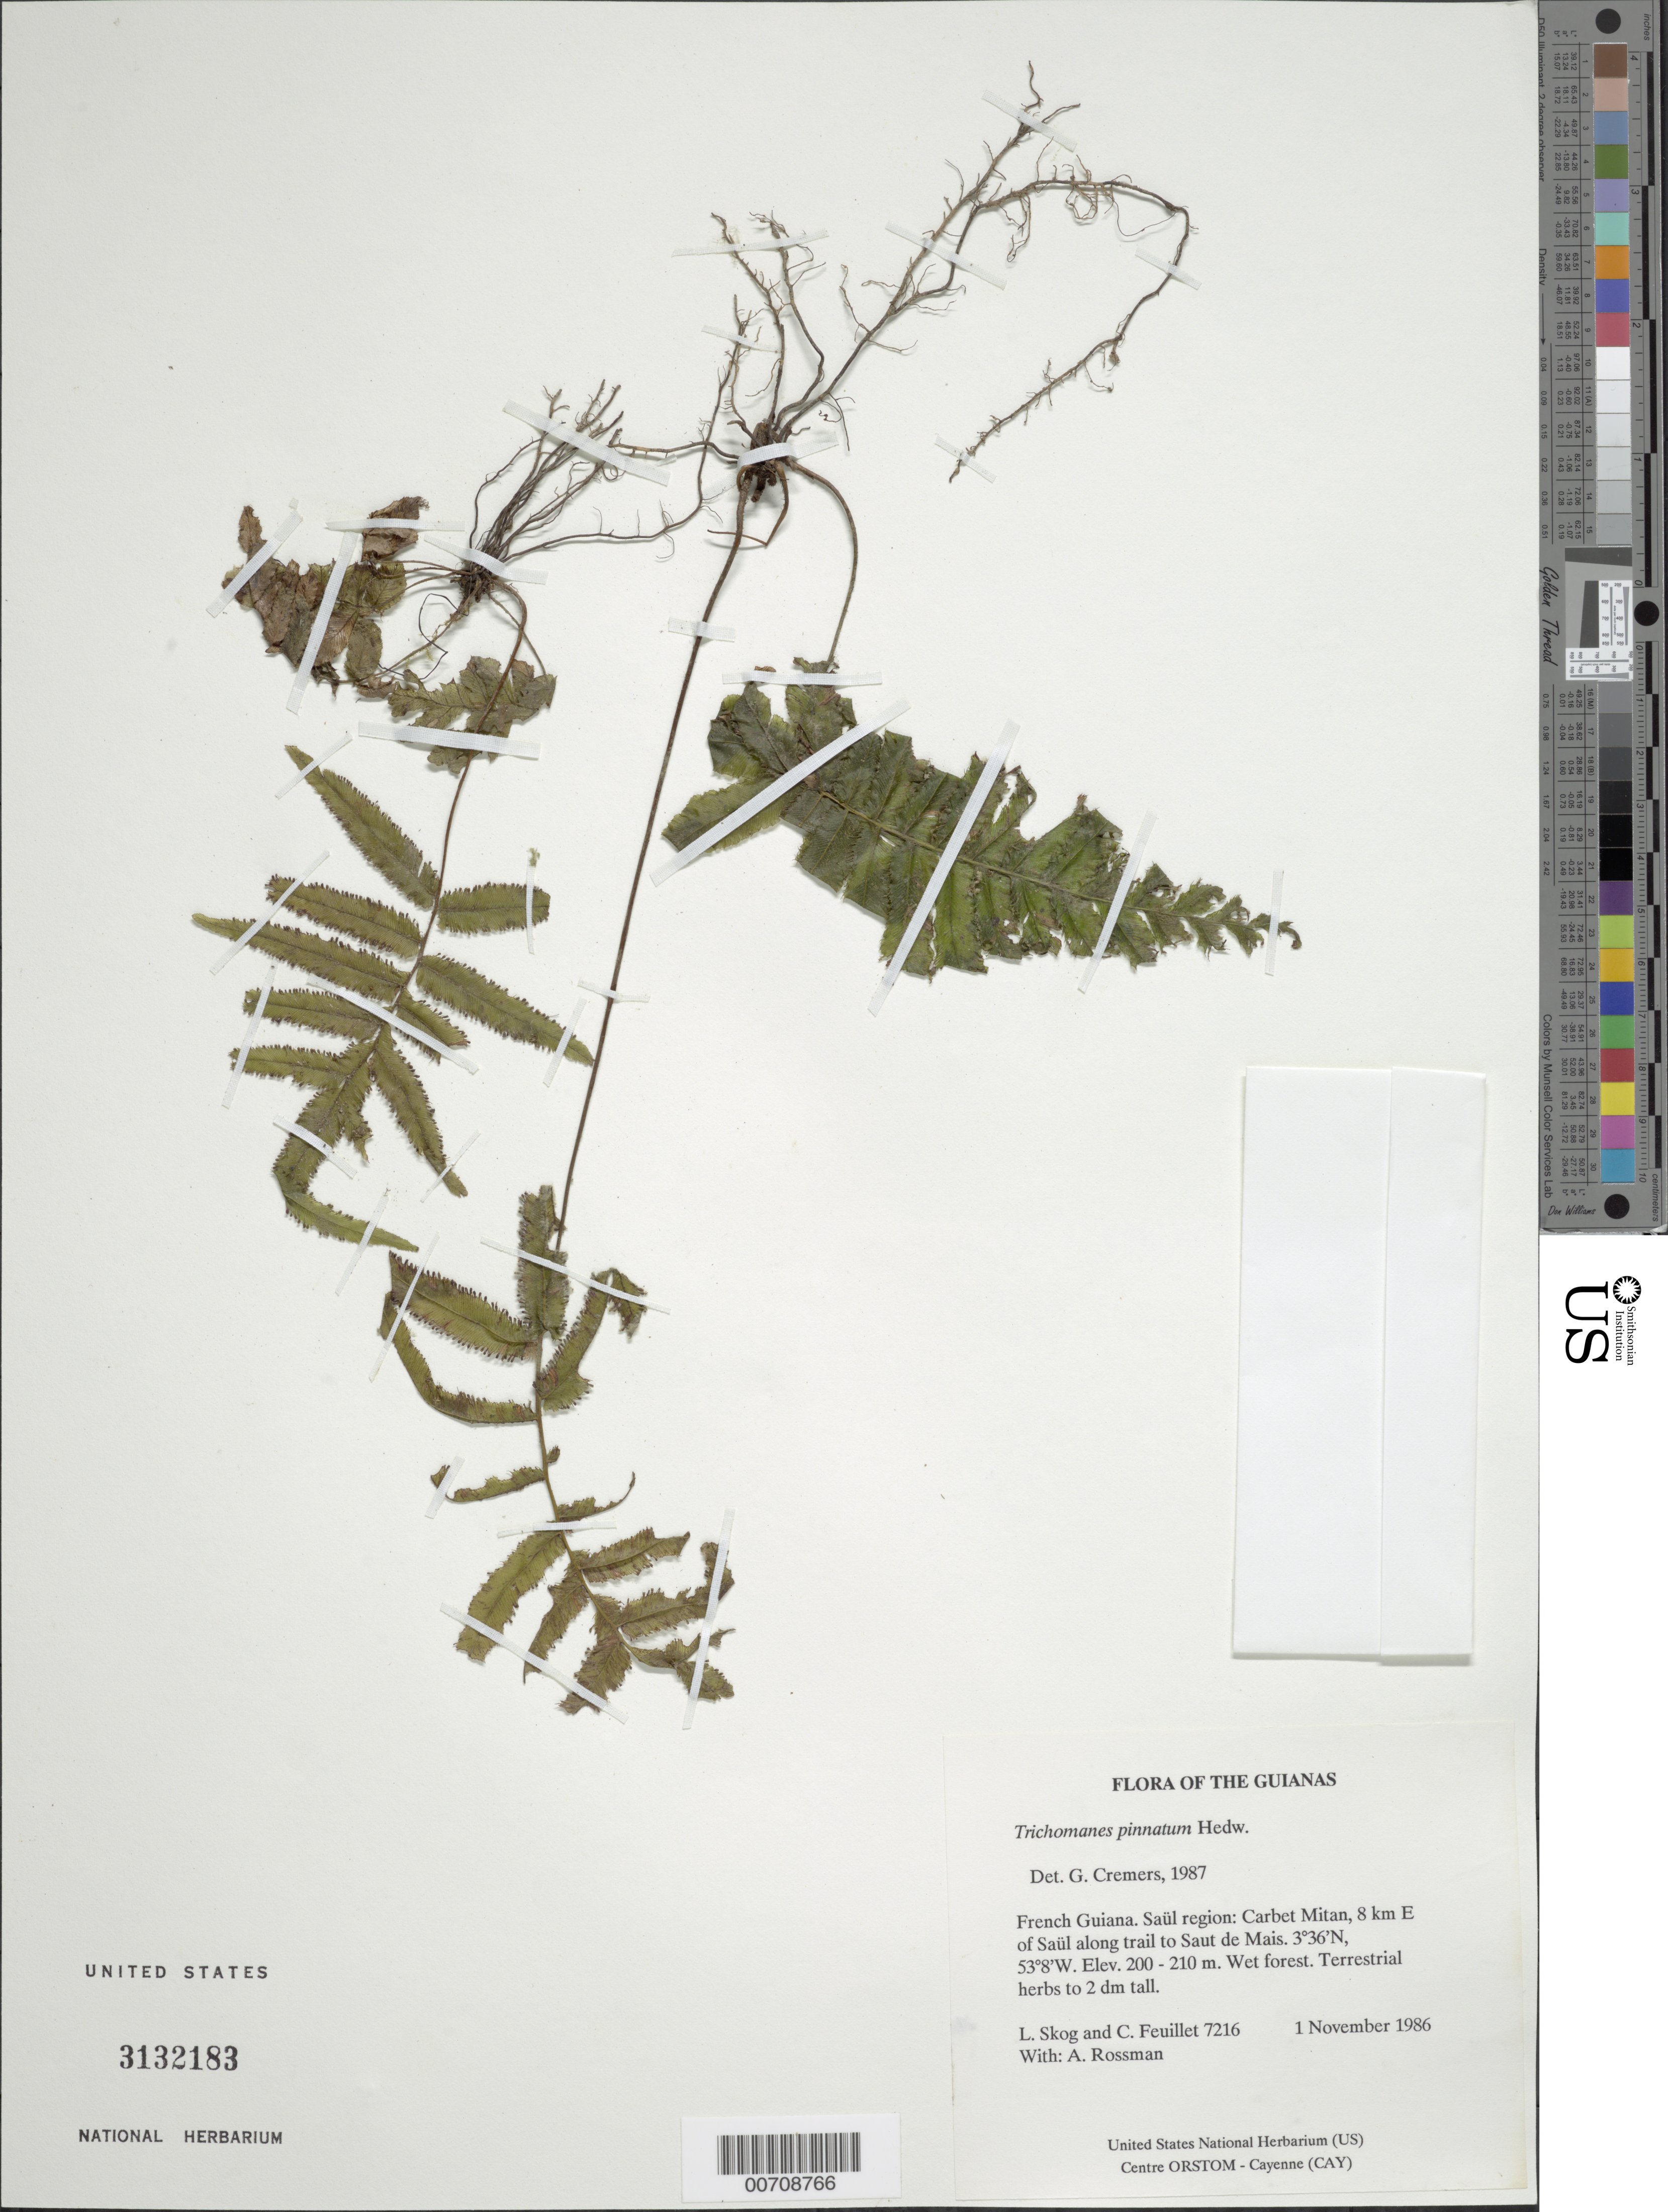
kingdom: Plantae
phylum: Tracheophyta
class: Polypodiopsida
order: Hymenophyllales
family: Hymenophyllaceae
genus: Trichomanes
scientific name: Trichomanes pinnatum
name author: Hedw.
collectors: L. E. Skog, C. Feuillet & A. Rossman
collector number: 7216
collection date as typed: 1 November 1986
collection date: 1986-11-01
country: French Guiana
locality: Carbet Mitan, 8 km E of Saül along trail to Saut de Mais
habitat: Wet forest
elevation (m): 200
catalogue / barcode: US 3132183